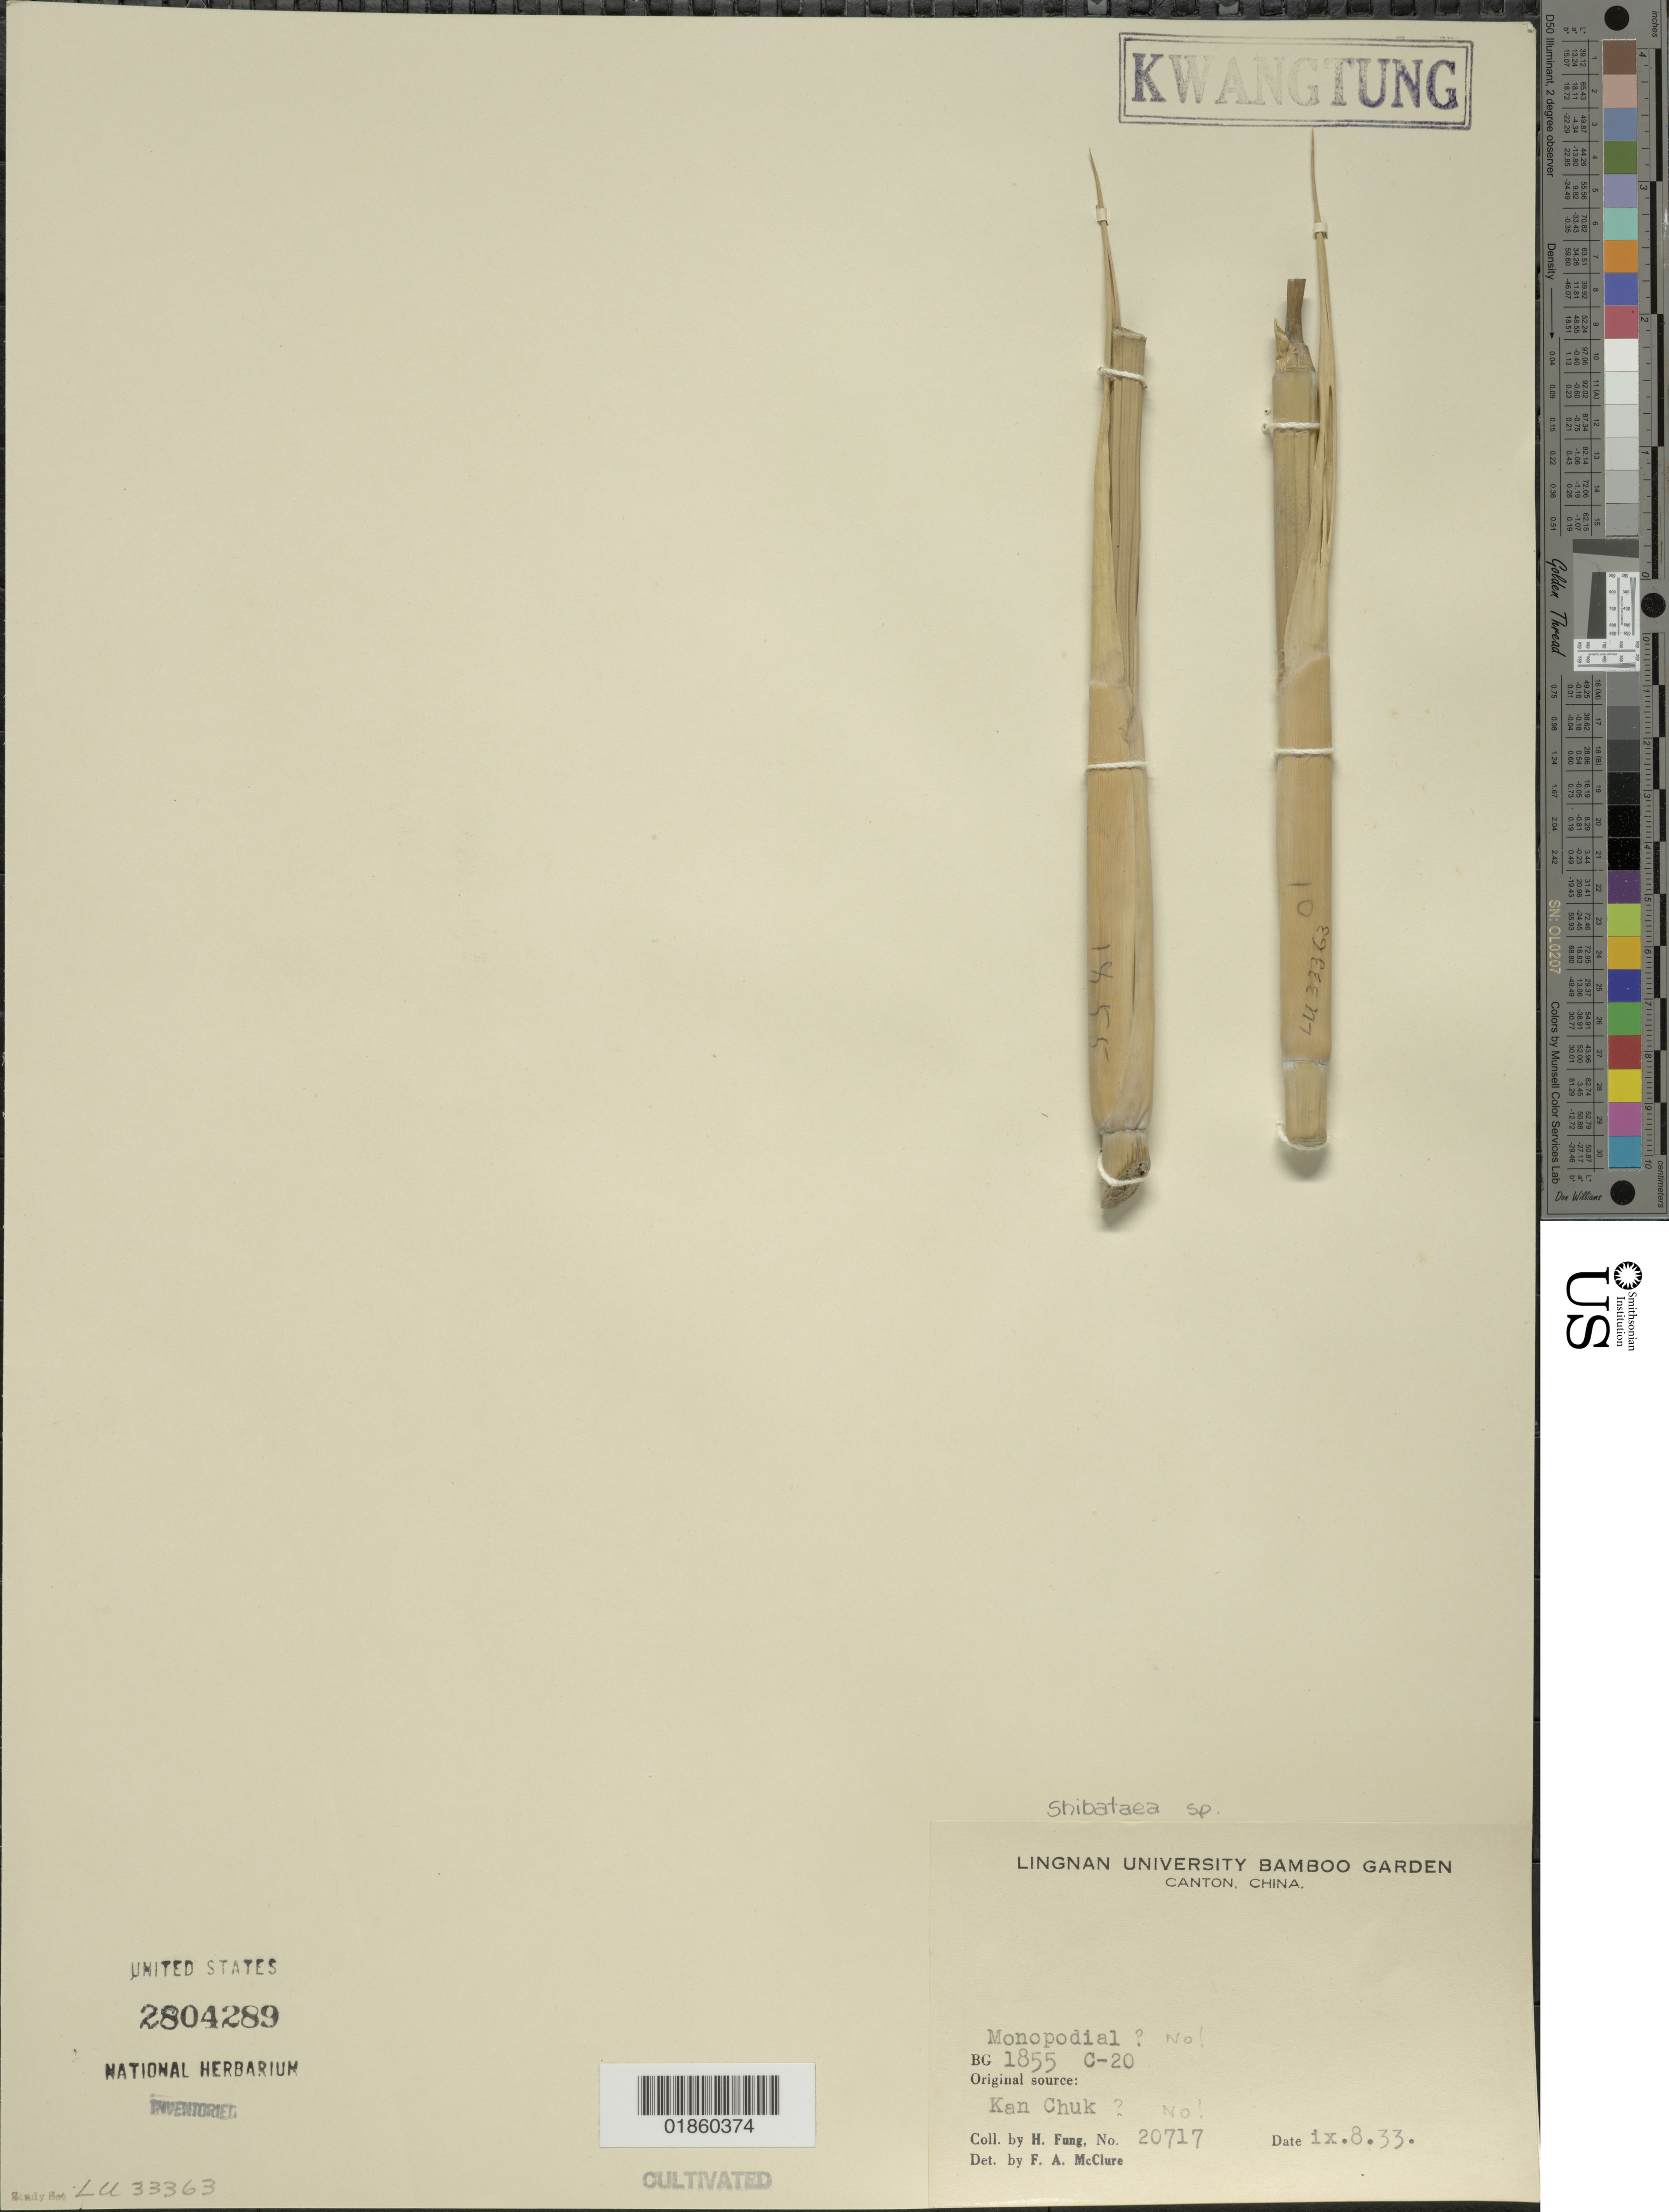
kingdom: Plantae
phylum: Tracheophyta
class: Liliopsida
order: Poales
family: Poaceae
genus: Shibataea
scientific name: Shibataea sp.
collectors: H. L. Fung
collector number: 20717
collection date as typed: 08 Sep 1933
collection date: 1933-09-08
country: China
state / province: Guangdong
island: Honam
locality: Lingnan University Bamboo Garden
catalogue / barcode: US 2804289